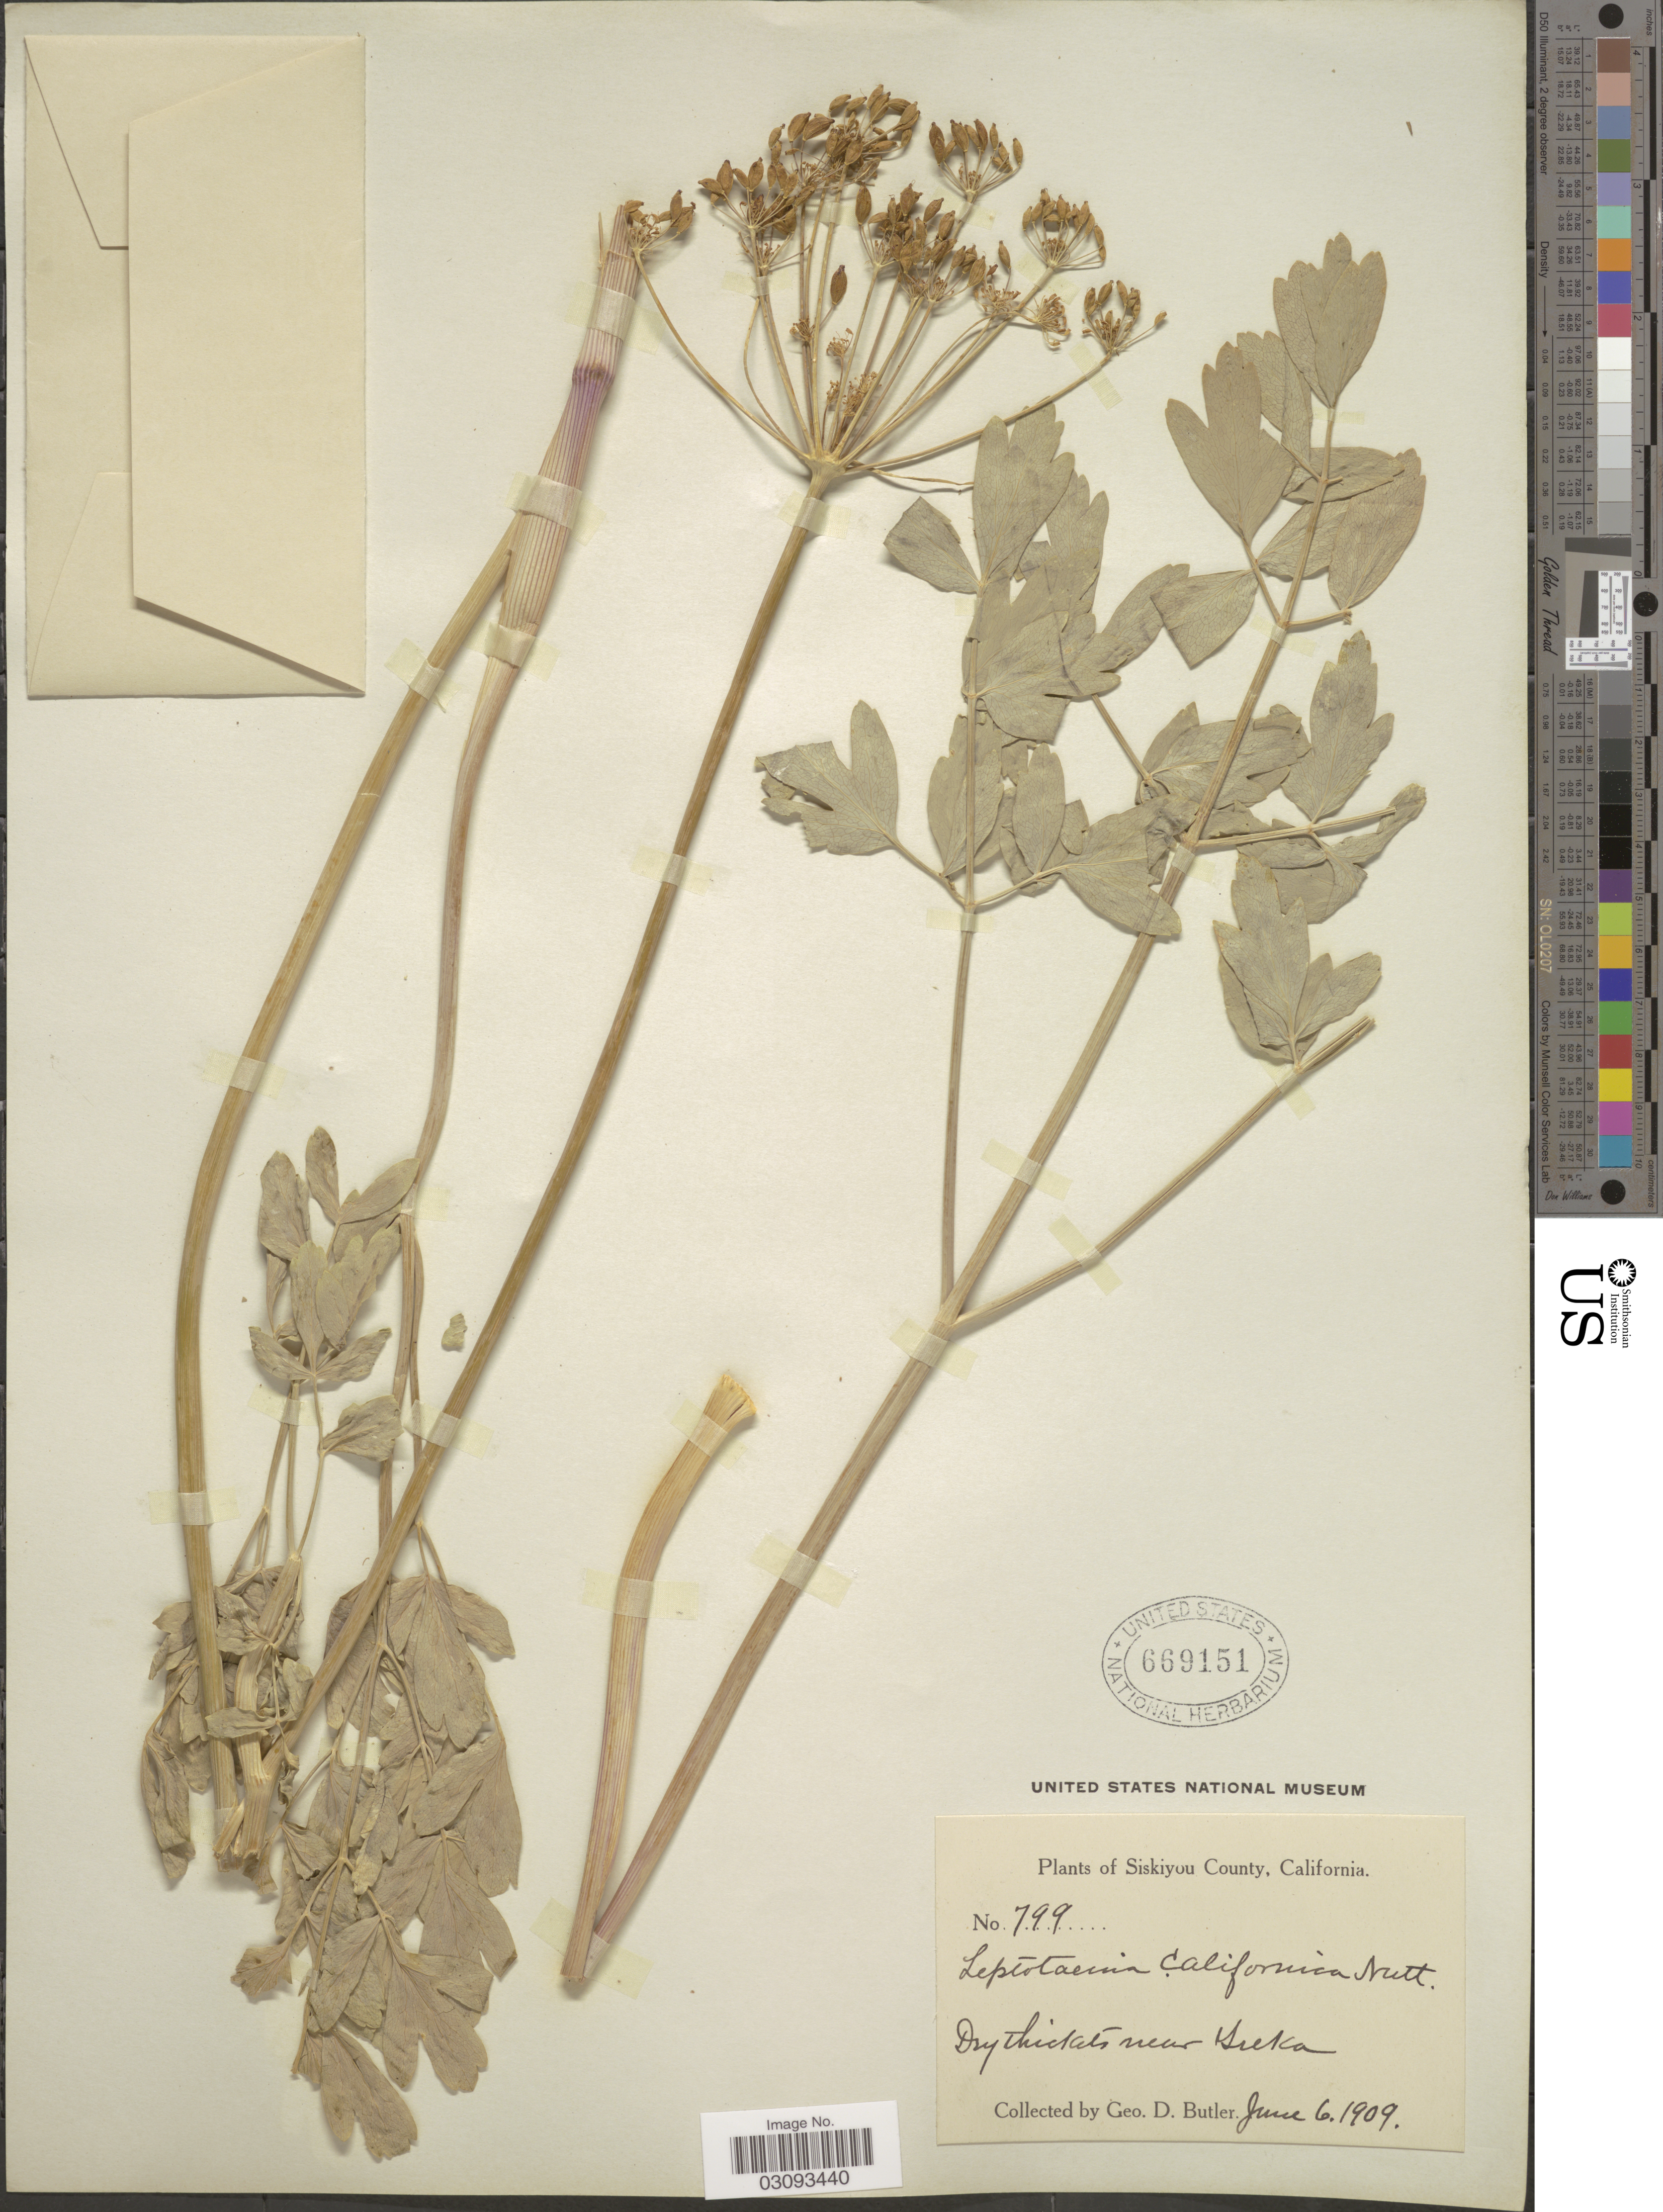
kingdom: Plantae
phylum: Tracheophyta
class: Magnoliopsida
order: Apiales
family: Apiaceae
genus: Lomatium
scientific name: Lomatium californicum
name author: (Nutt.) Mathias & Constance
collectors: G. D. Butler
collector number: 799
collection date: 1909-06-06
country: United States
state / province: California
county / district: Siskiyou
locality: Siskiyou County. Dry thickets near Yreka.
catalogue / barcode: US 669151